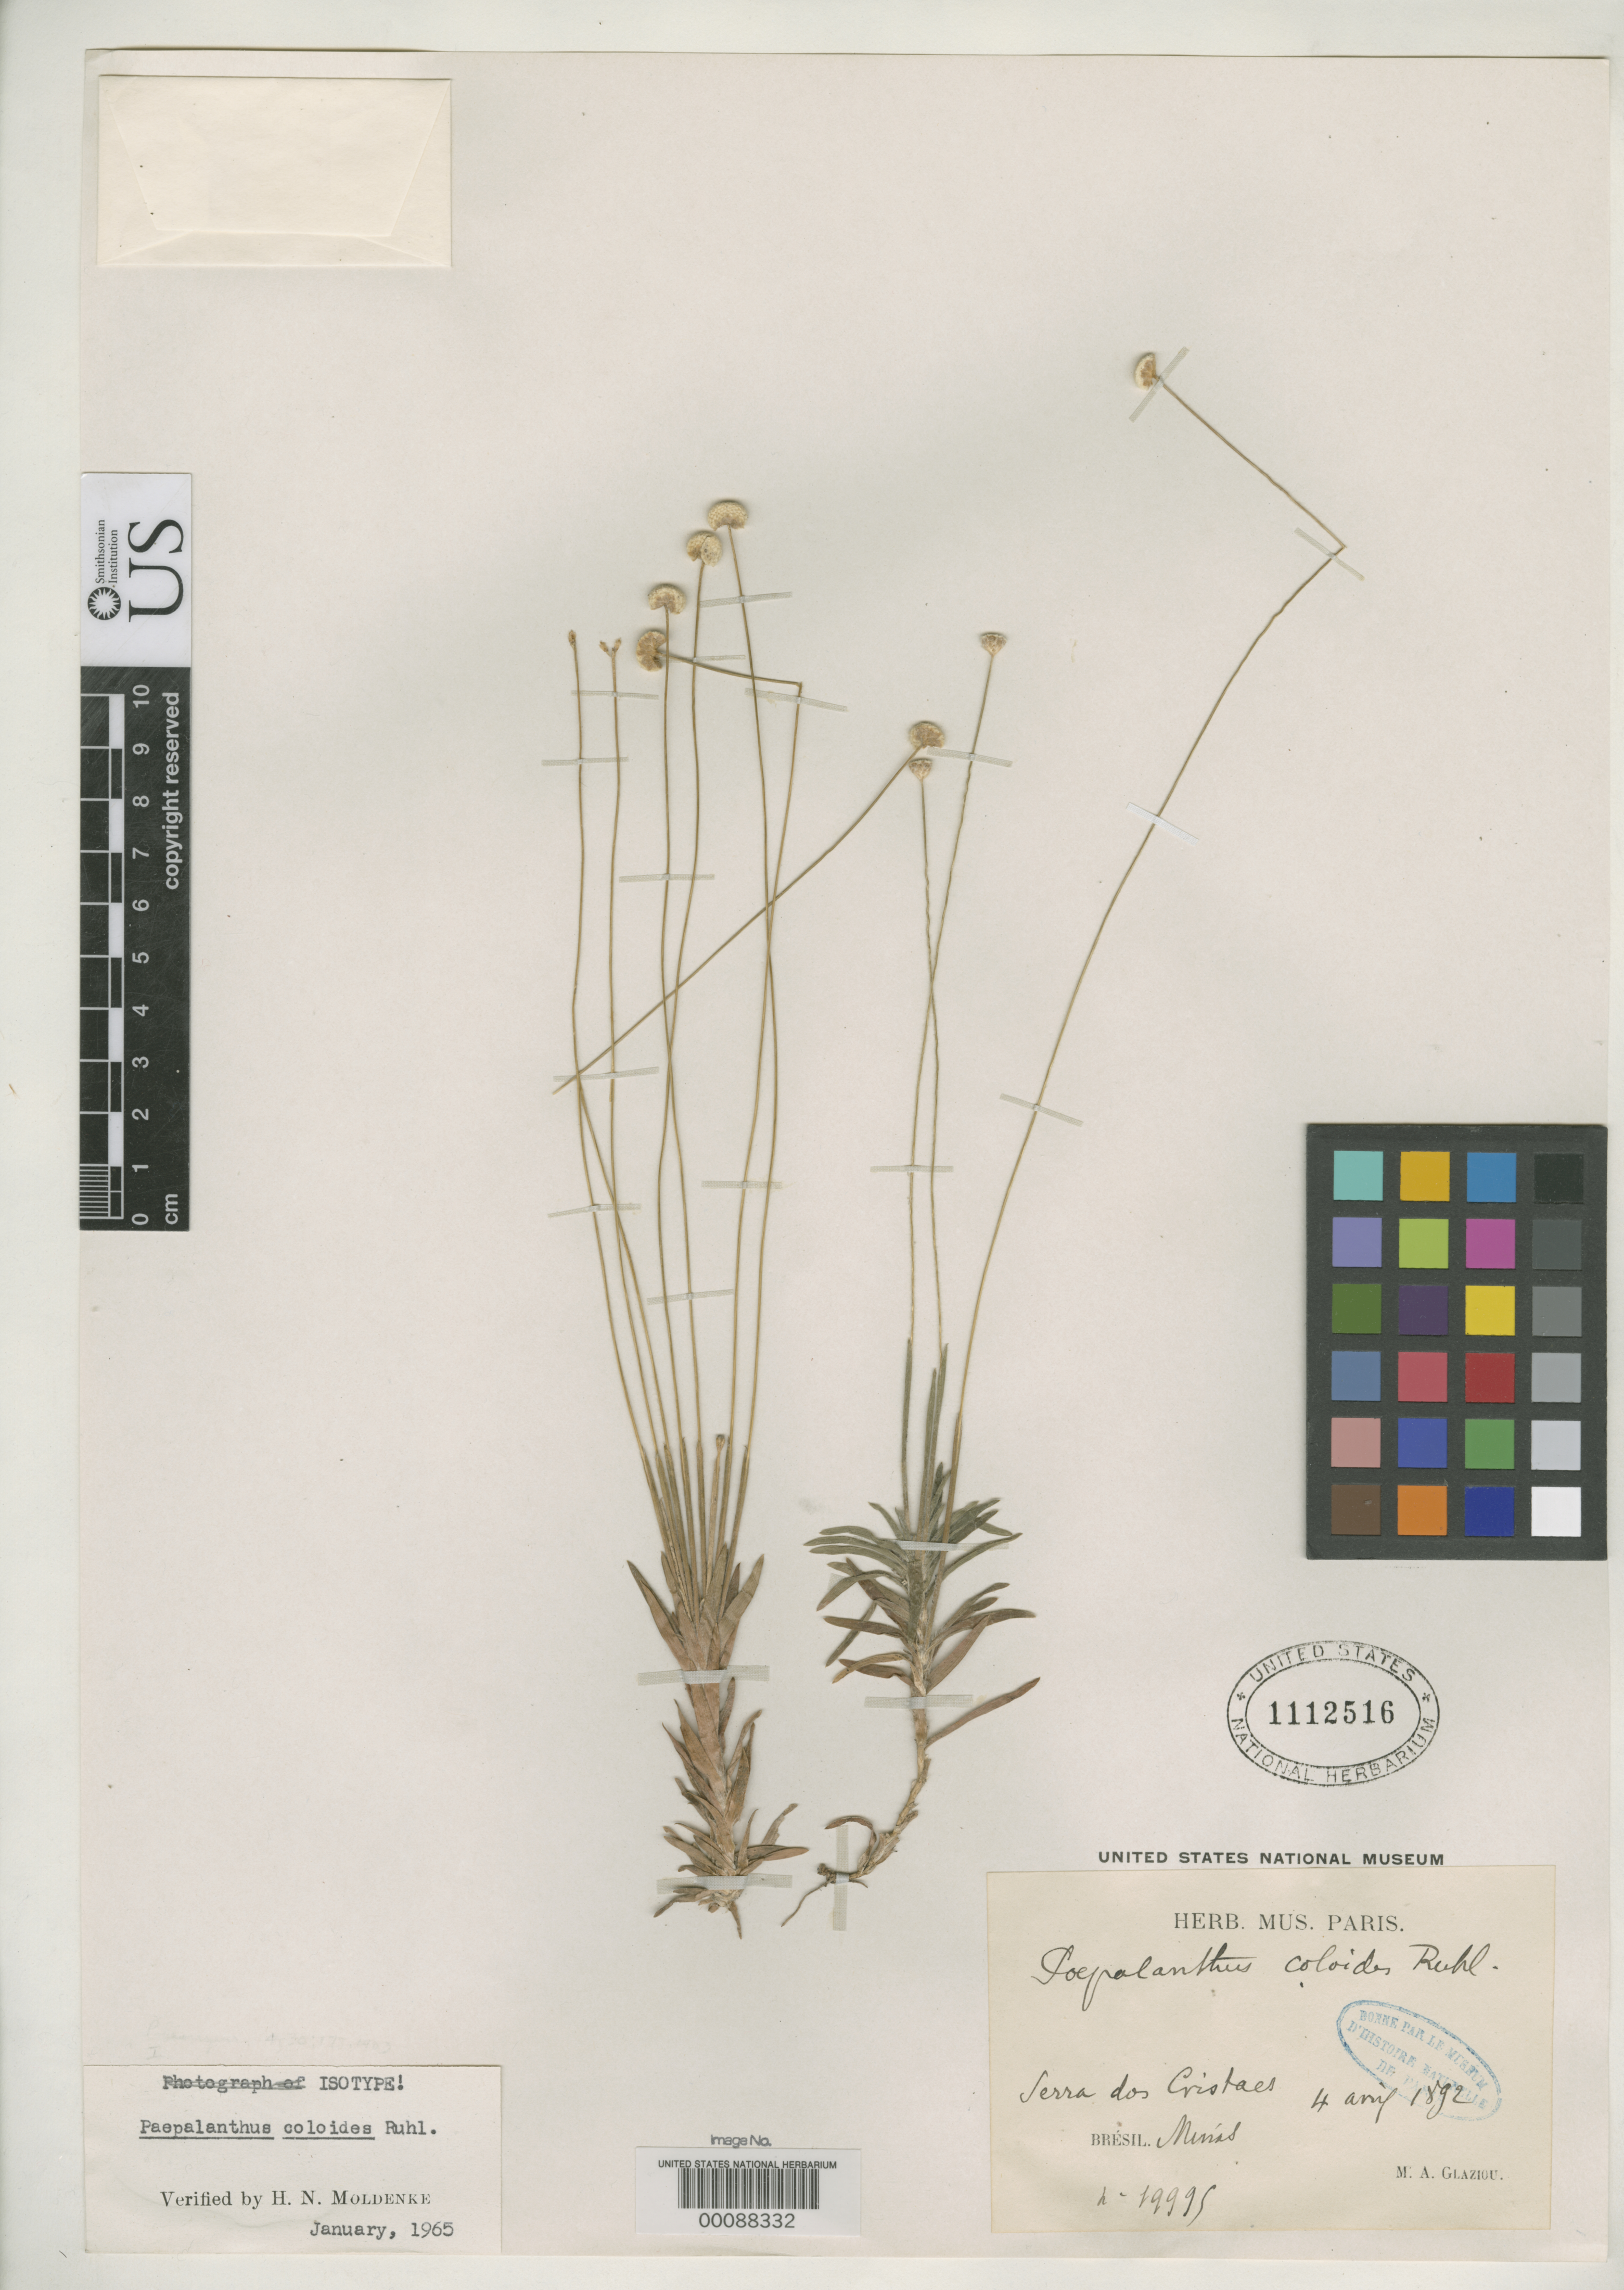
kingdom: Plantae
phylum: Tracheophyta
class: Liliopsida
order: Poales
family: Eriocaulaceae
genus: Paepalanthus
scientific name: Paepalanthus coloides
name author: Ruhland in Engl.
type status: Isotype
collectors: A. F. M. Glaziou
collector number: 19995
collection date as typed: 1892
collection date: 1892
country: Brazil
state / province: Minas Gerais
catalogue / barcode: US 1112516